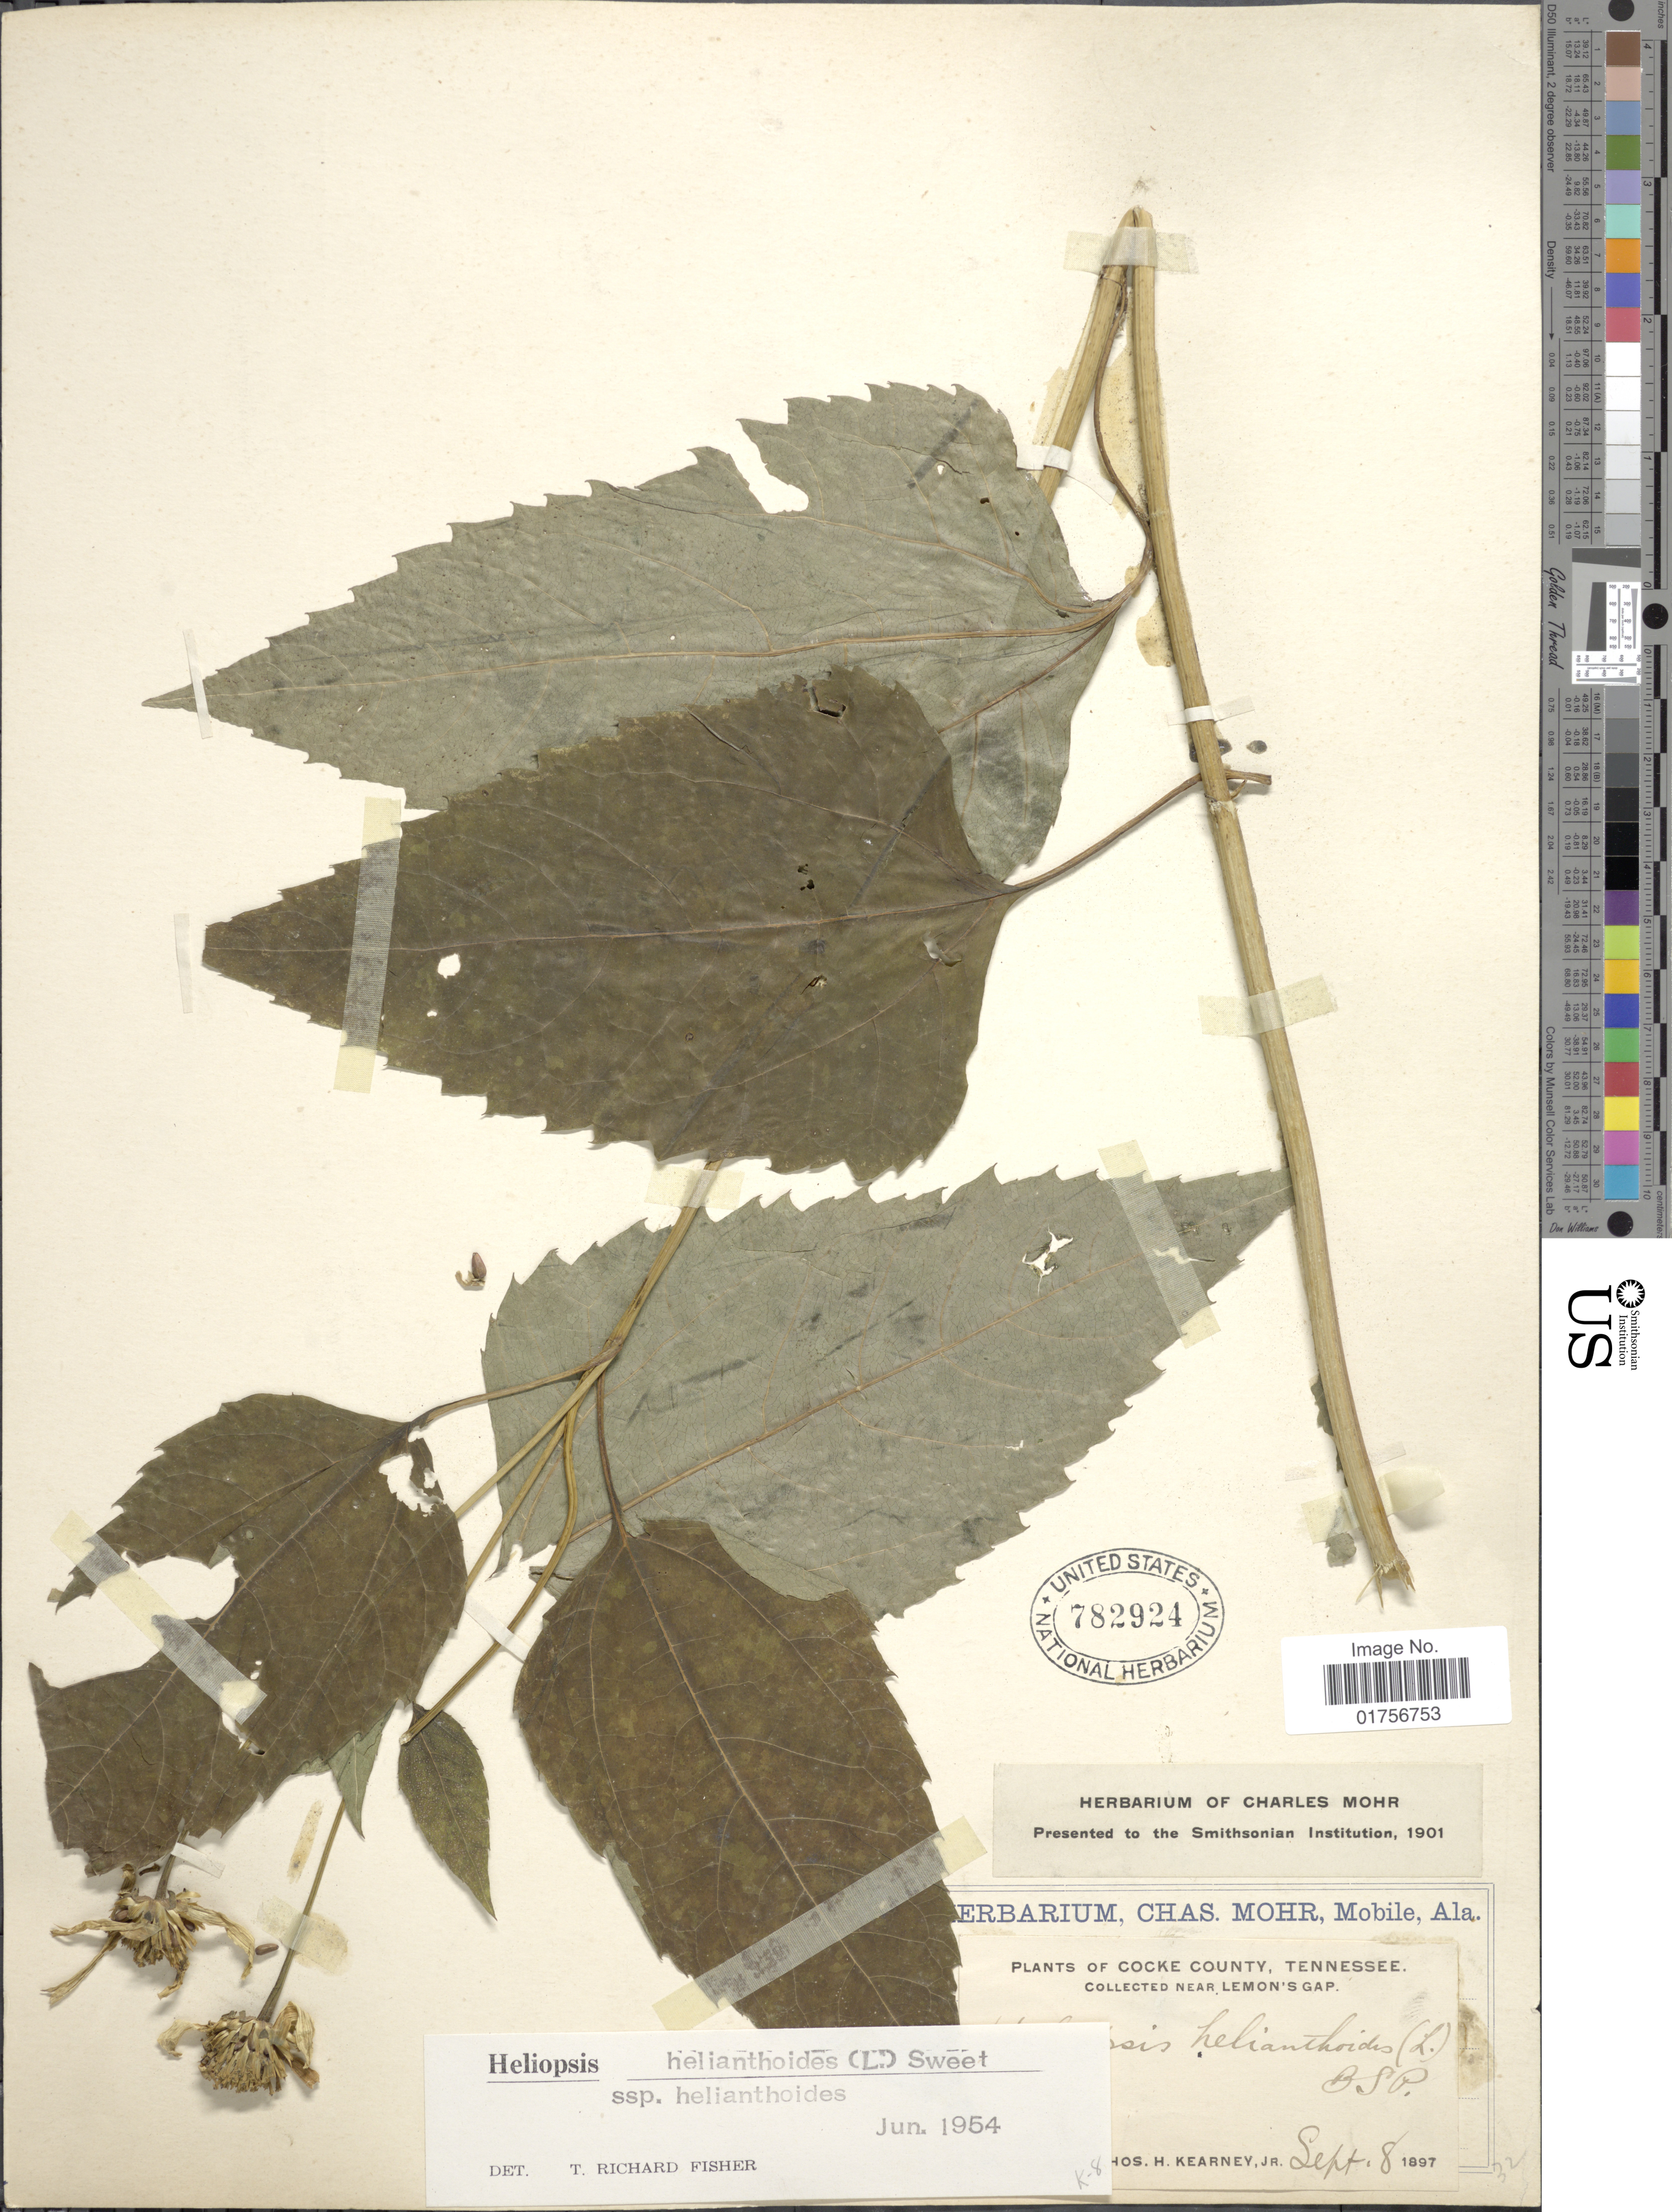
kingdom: Plantae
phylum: Tracheophyta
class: Magnoliopsida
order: Asterales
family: Asteraceae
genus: Heliopsis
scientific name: Heliopsis helianthoides subsp. helianthoides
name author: (L.) Sweet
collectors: T. H. Kearney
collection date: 1897-09-08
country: United States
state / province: Tennessee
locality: Cocke County, Tennessee, Near Lemon's Gap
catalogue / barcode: US 782924